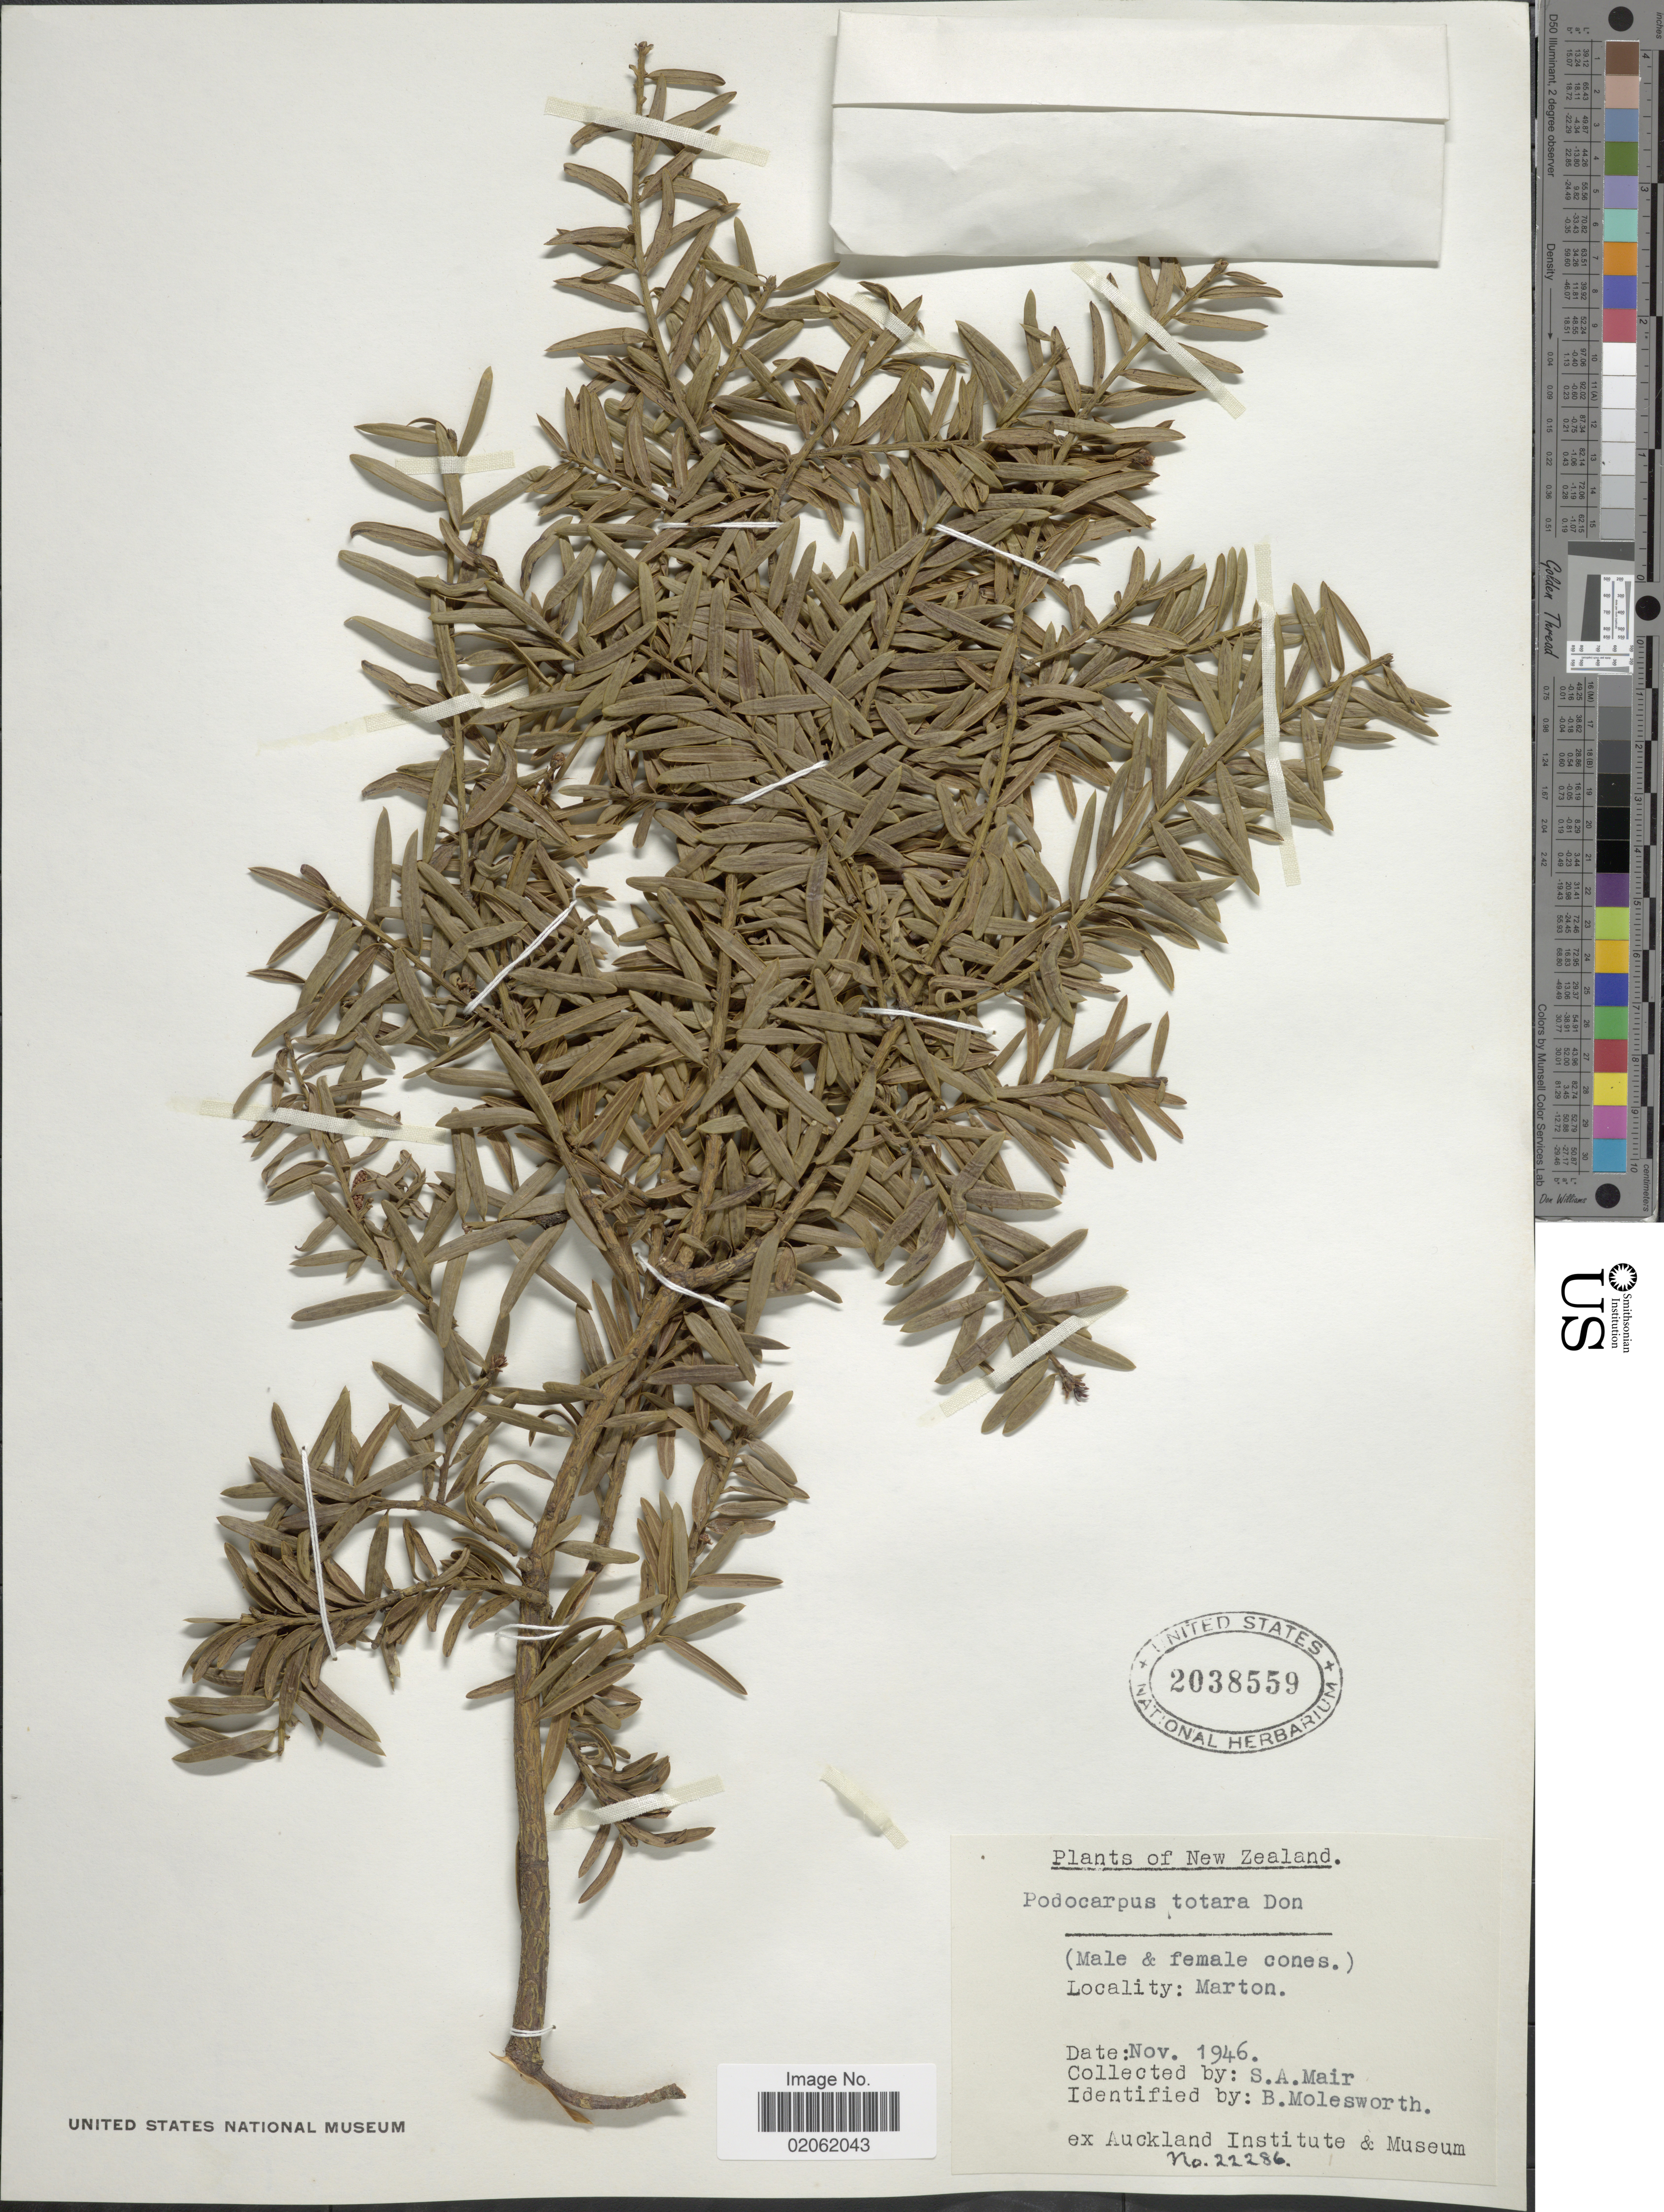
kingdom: Plantae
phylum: Tracheophyta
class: Pinopsida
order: Pinales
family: Podocarpaceae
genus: Podocarpus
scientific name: Podocarpus totara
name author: G. Benn. ex D. Don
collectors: S. Mair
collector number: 22286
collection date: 1946-11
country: New Zealand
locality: Marton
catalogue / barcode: US 2038559